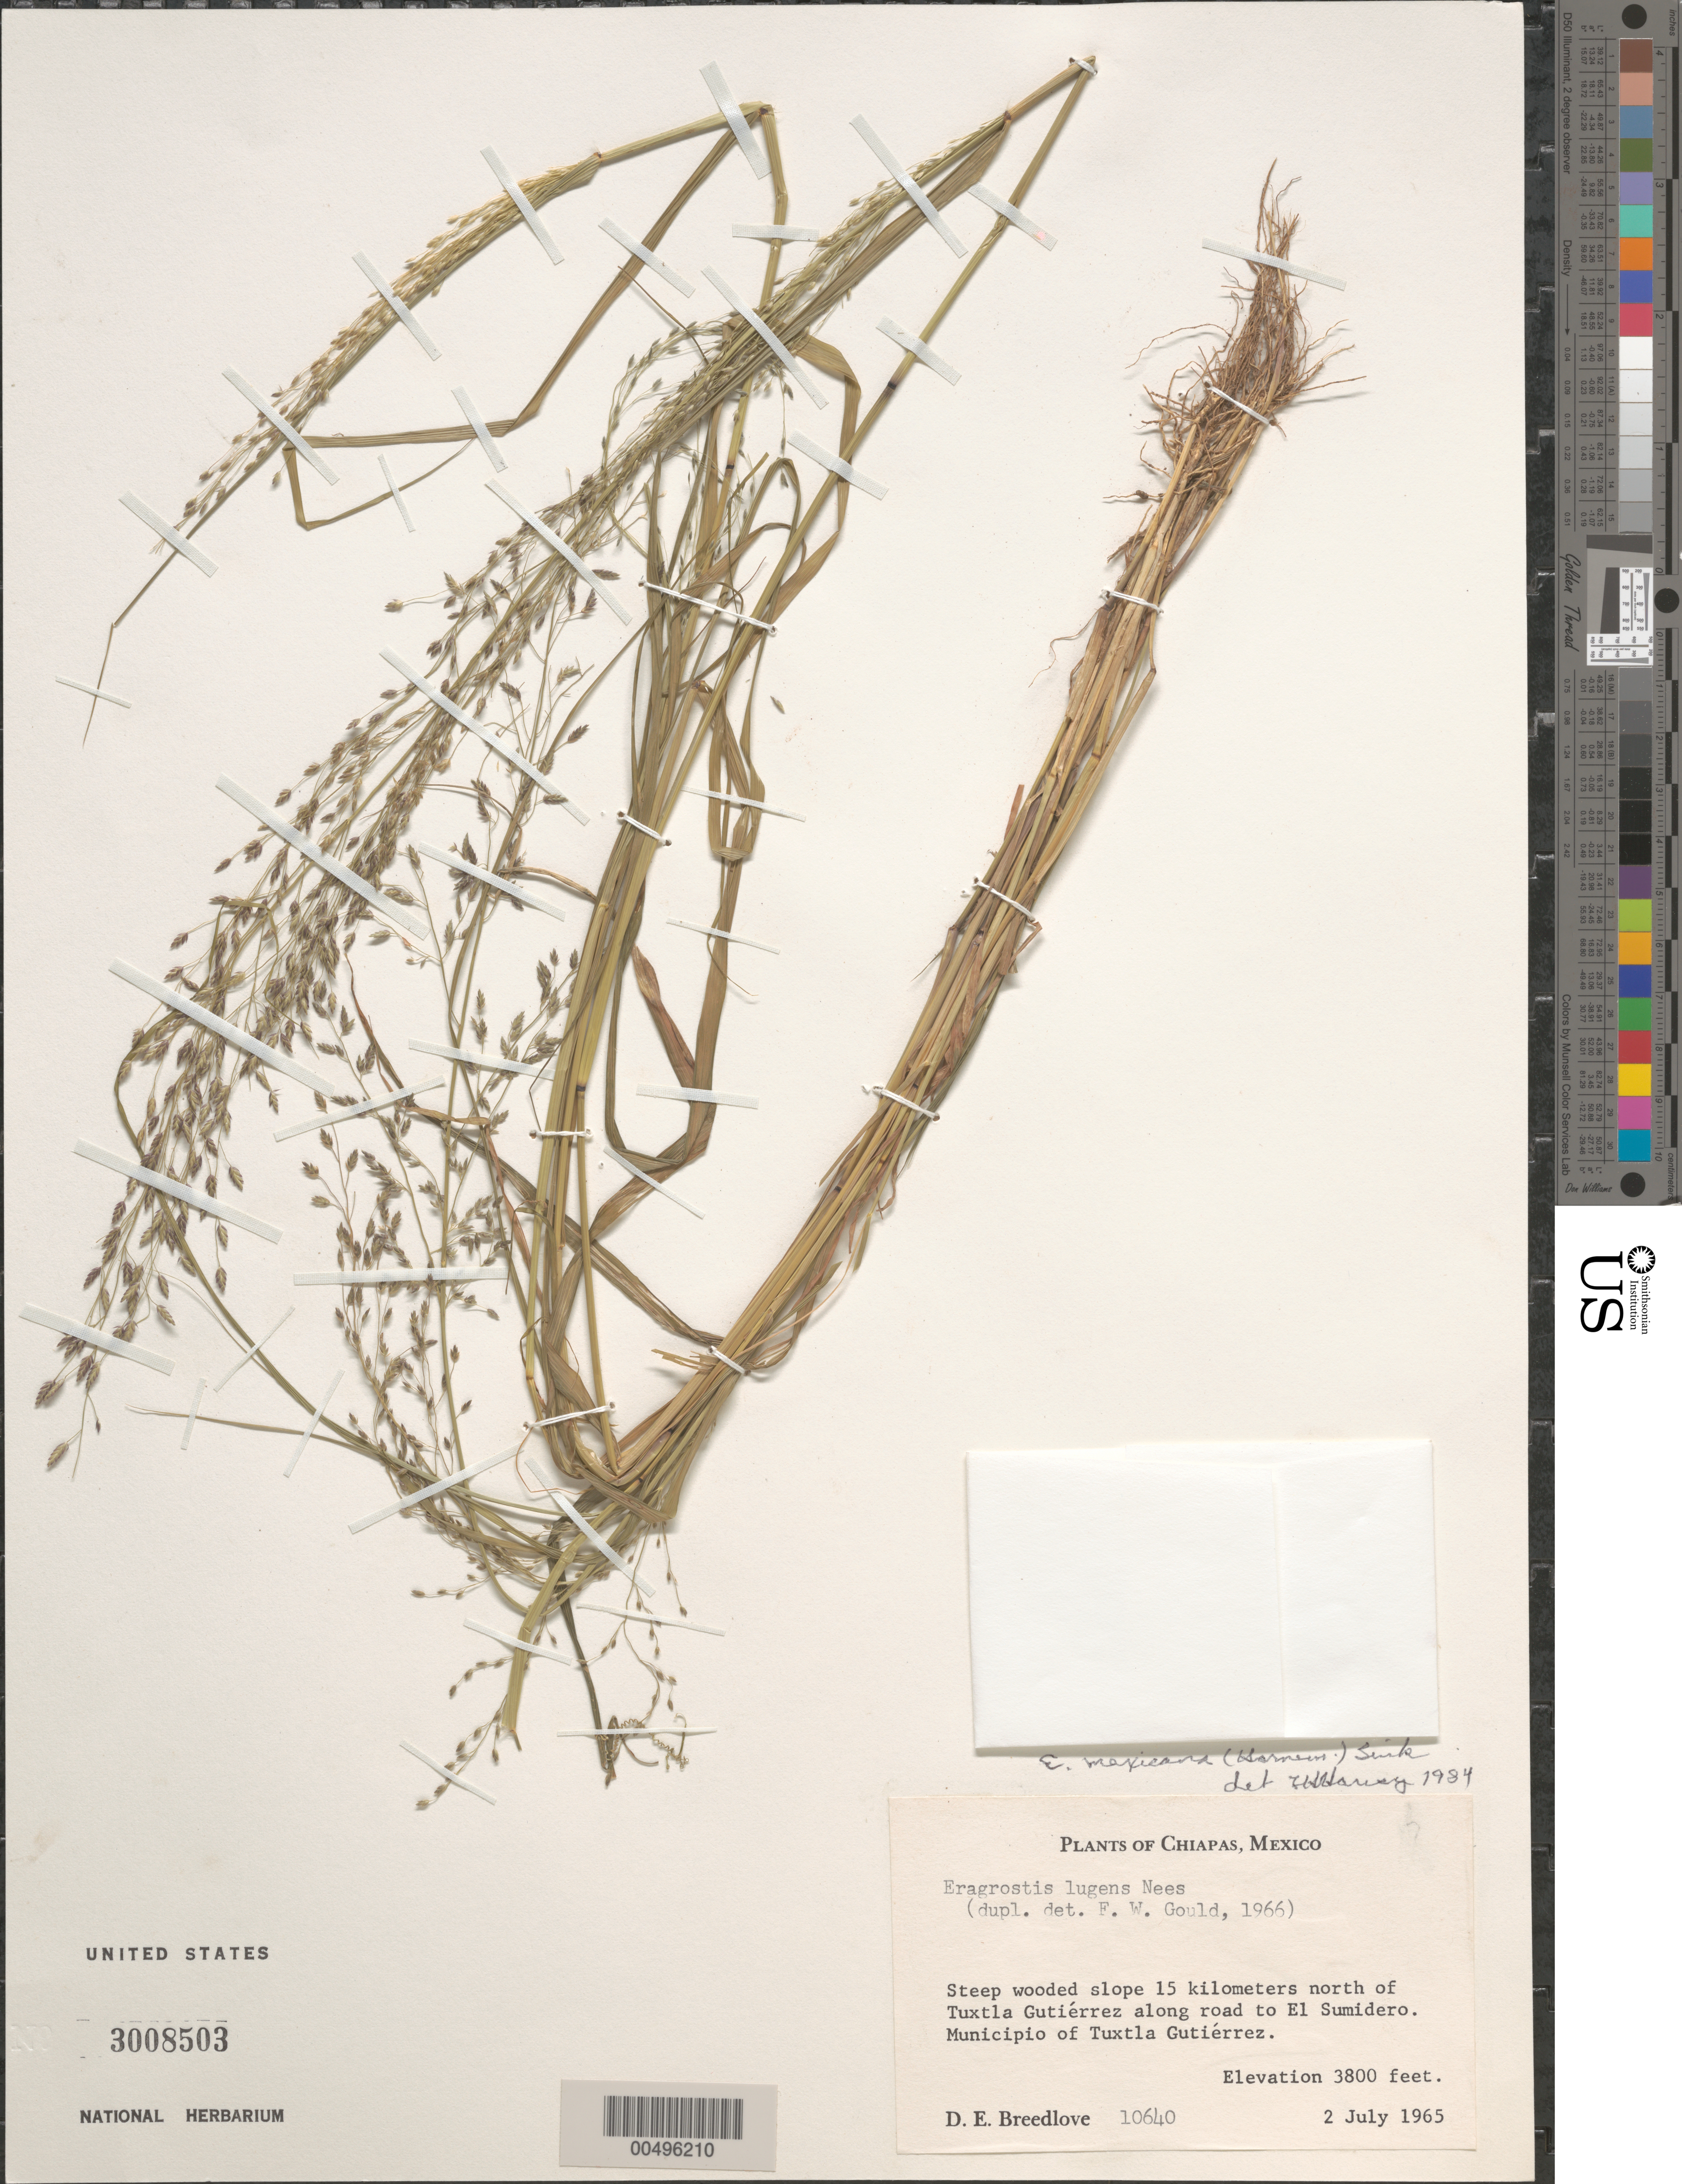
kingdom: Plantae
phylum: Tracheophyta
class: Liliopsida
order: Poales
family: Poaceae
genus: Eragrostis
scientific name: Eragrostis mexicana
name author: (Hornem.) Link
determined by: Harvey, L. H.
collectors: D. E. Breedlove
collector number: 10640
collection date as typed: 2 Jul 1965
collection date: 1965-07-02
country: Mexico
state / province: Chiapas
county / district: Tuxtla Gutiérrez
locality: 15 km N of Tuxtla Gutiérrez along rd to El Sumidero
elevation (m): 1158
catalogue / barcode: US 3008503